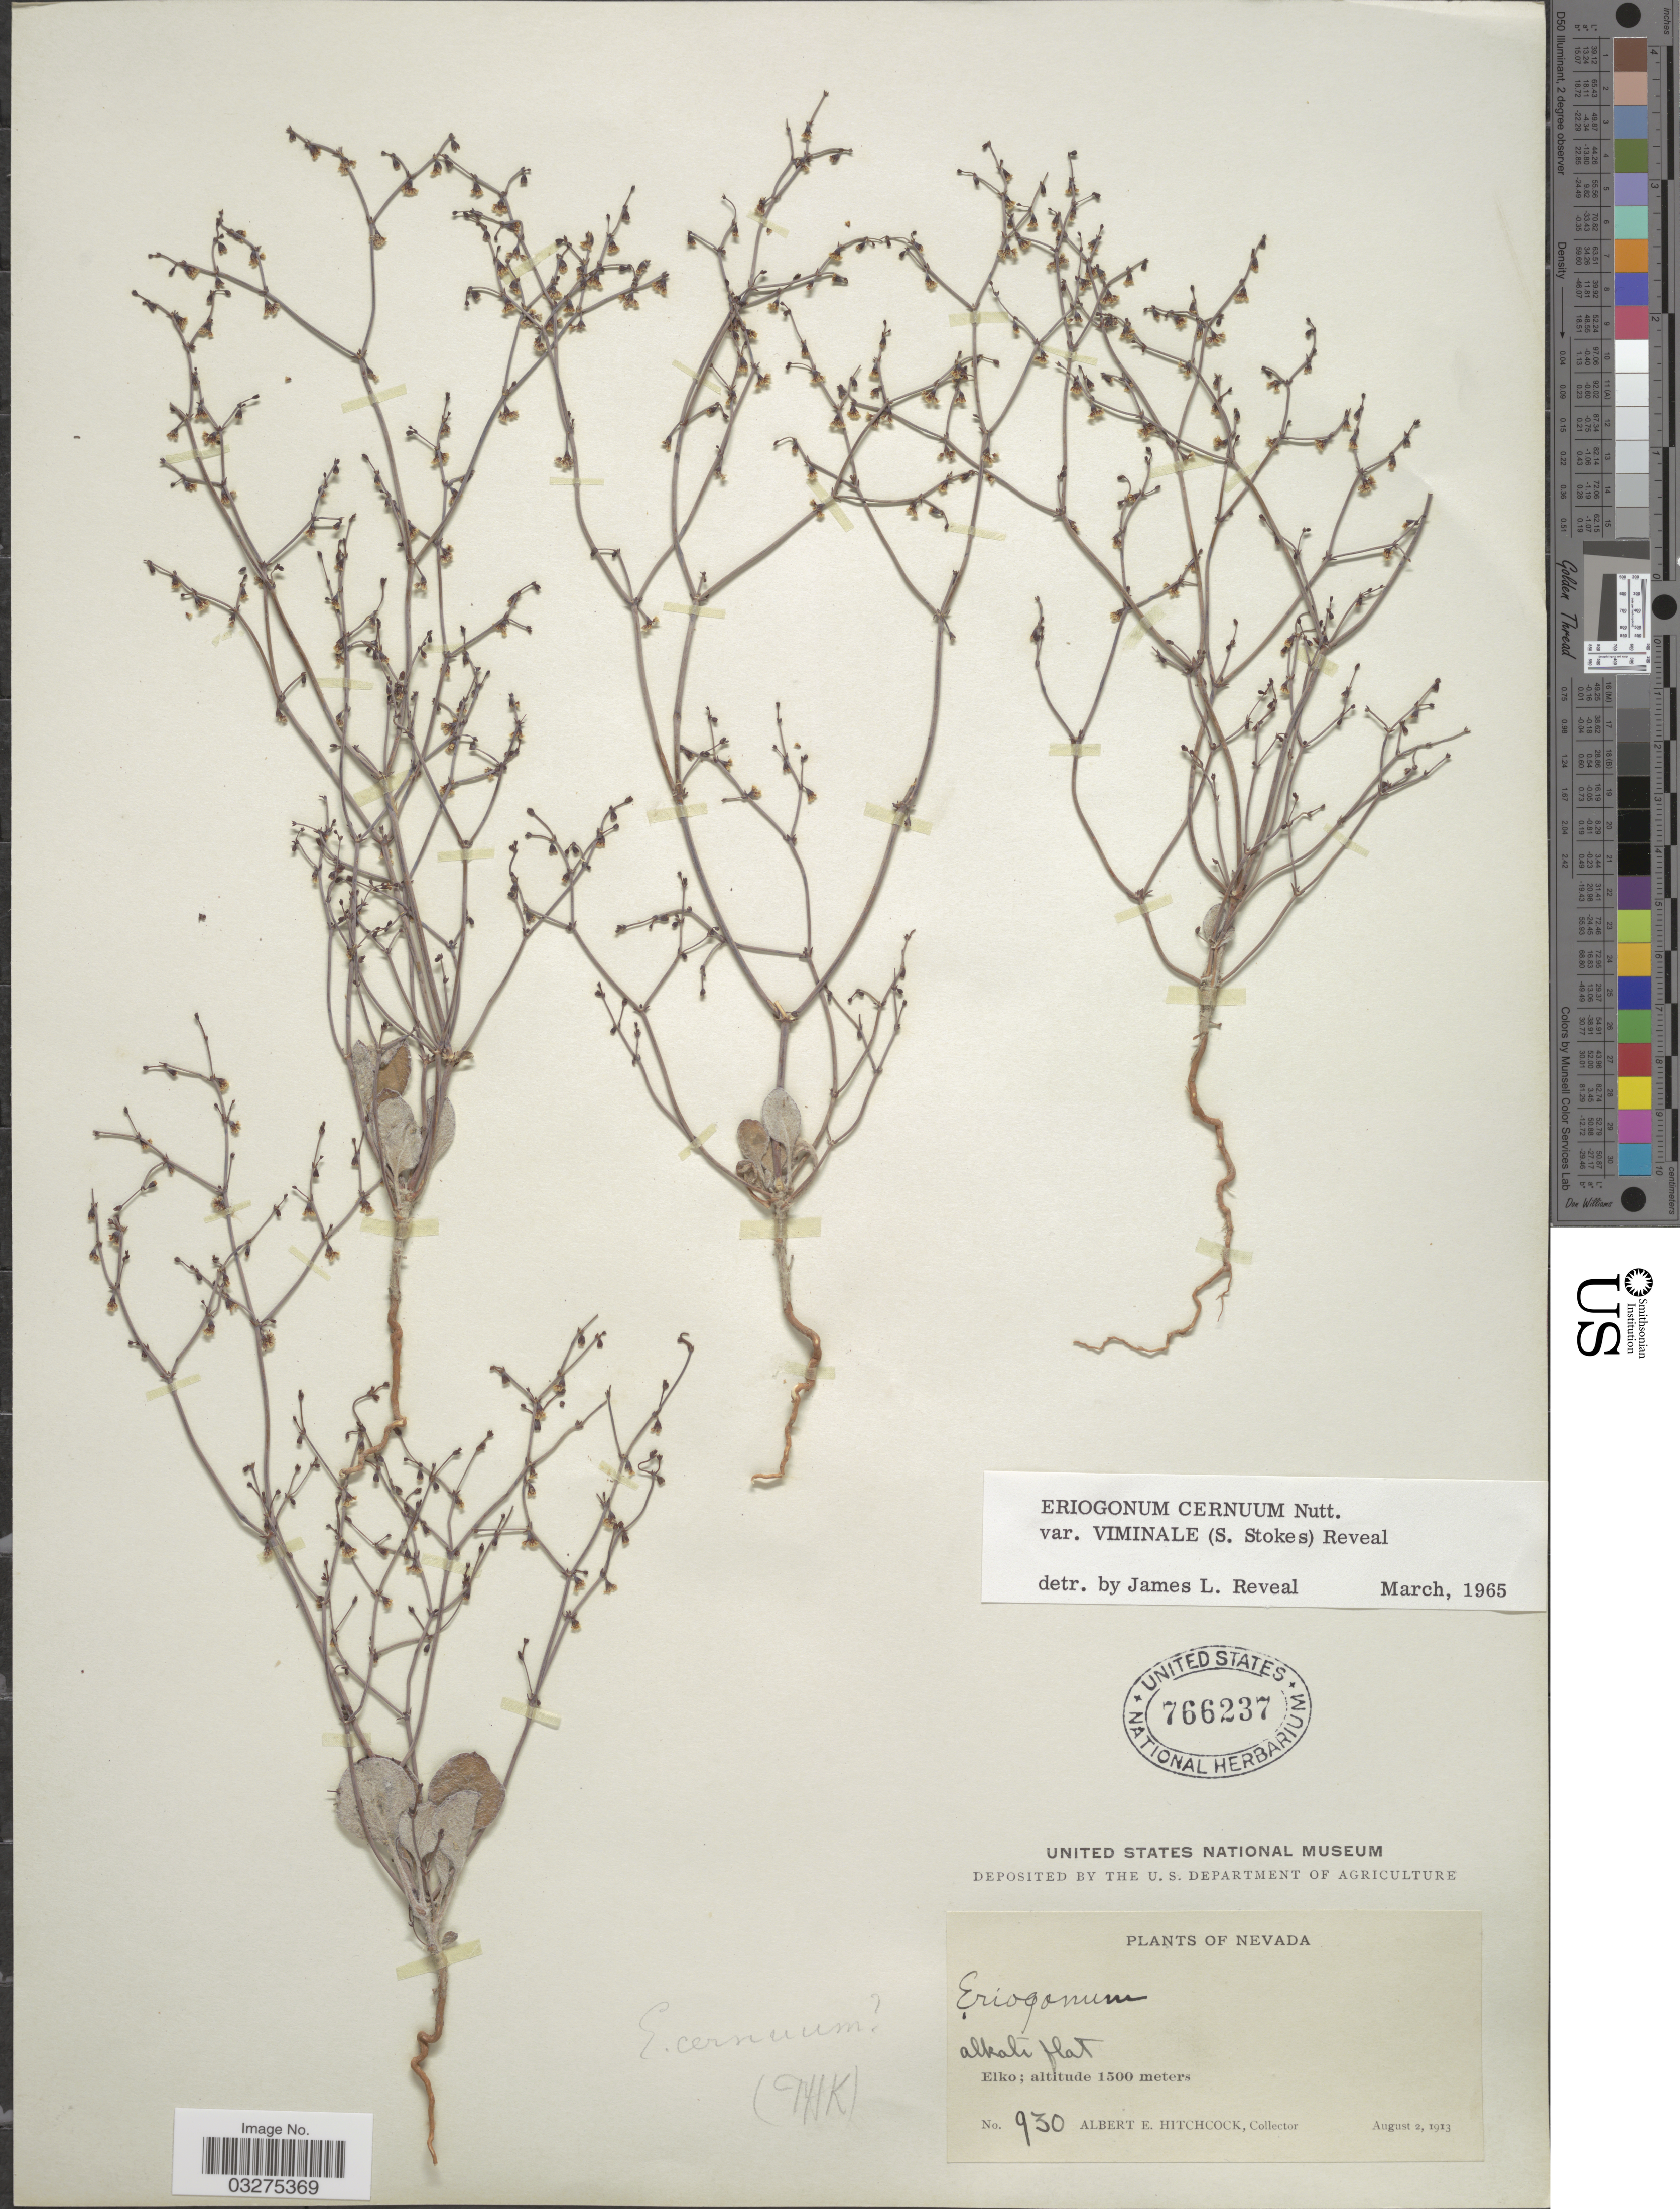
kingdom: Plantae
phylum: Tracheophyta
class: Magnoliopsida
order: Caryophyllales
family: Polygonaceae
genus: Eriogonum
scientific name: Eriogonum cernuum var. viminale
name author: (S. Stokes) Reveal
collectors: A. Hitchcock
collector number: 930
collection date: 1913-08-02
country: United States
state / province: Nevada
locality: Alkali flat. Elko.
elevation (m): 1500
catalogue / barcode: US 766237